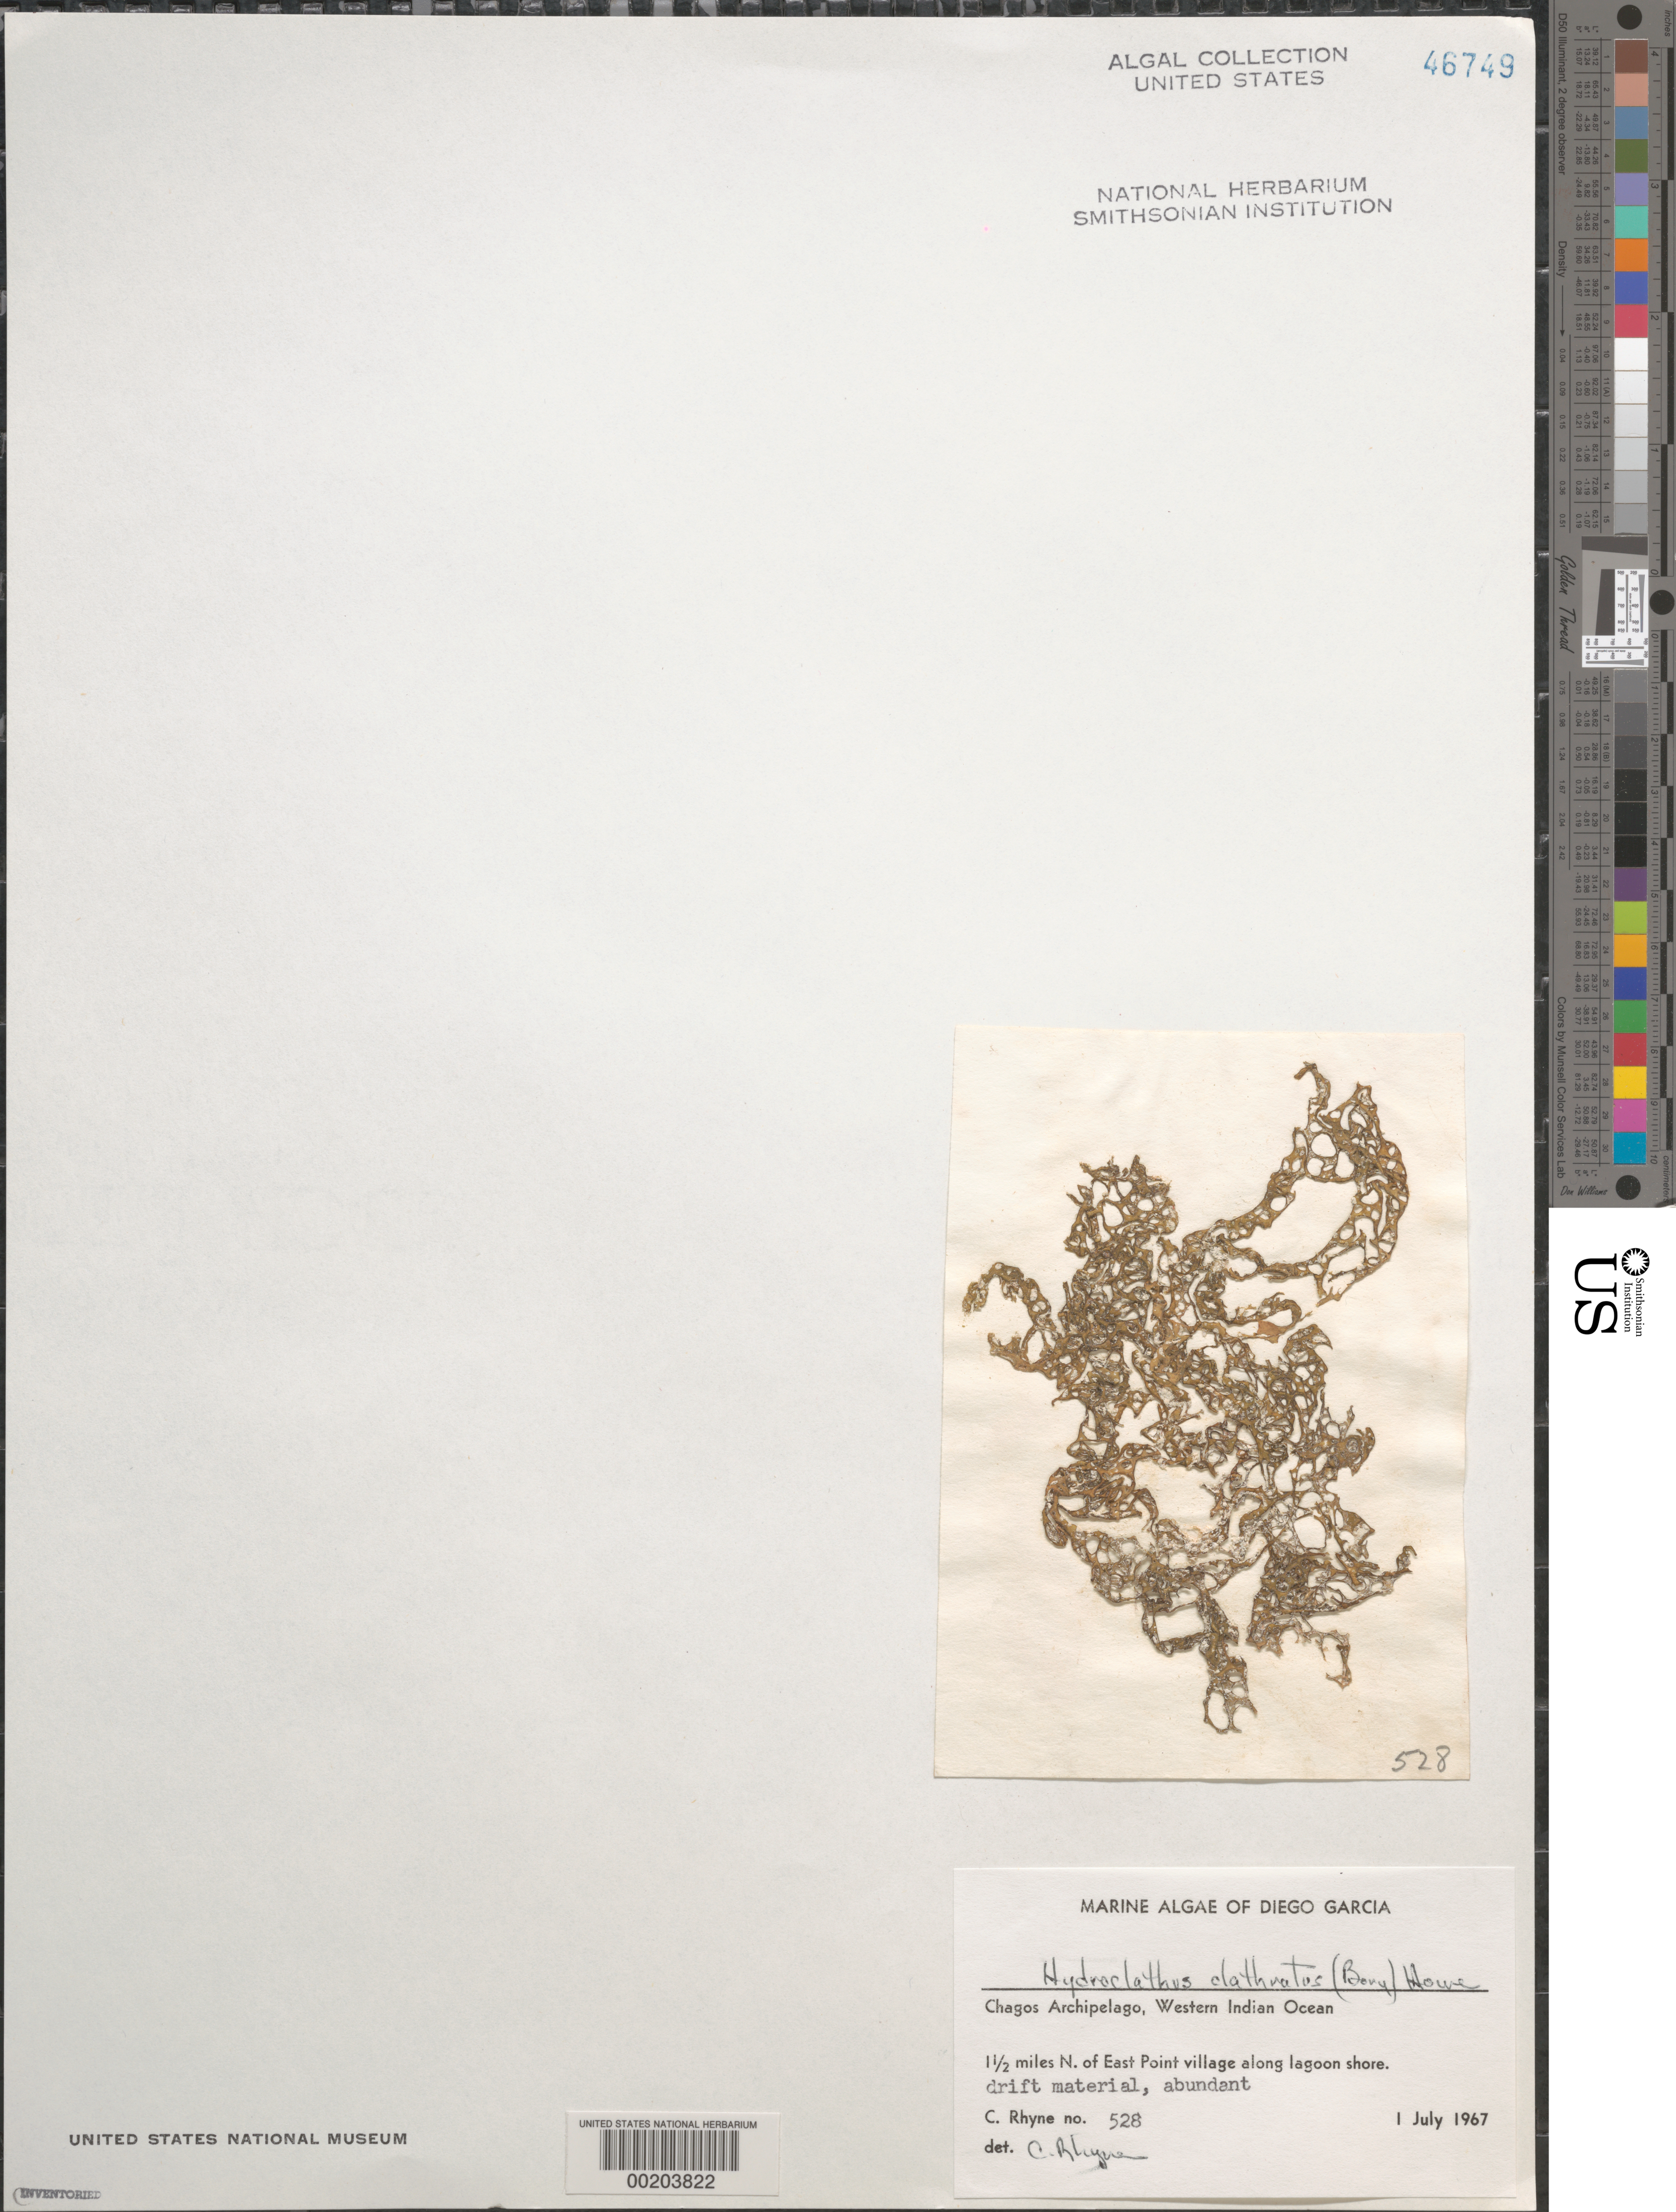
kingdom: Chromista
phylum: Ochrophyta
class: Phaeophyceae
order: Scytosiphonales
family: Scytosiphonaceae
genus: Hydroclathrus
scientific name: Hydroclathrus clathratus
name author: (C. Agardh) M. Howe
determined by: Rhyne, C. F.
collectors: C. Rhyne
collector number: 528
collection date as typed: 01 Jul 1967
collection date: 1967-07-01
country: British Indian Ocean Territory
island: Diego Garcia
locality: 1.5 miles north of East Point Village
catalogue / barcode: US 46749